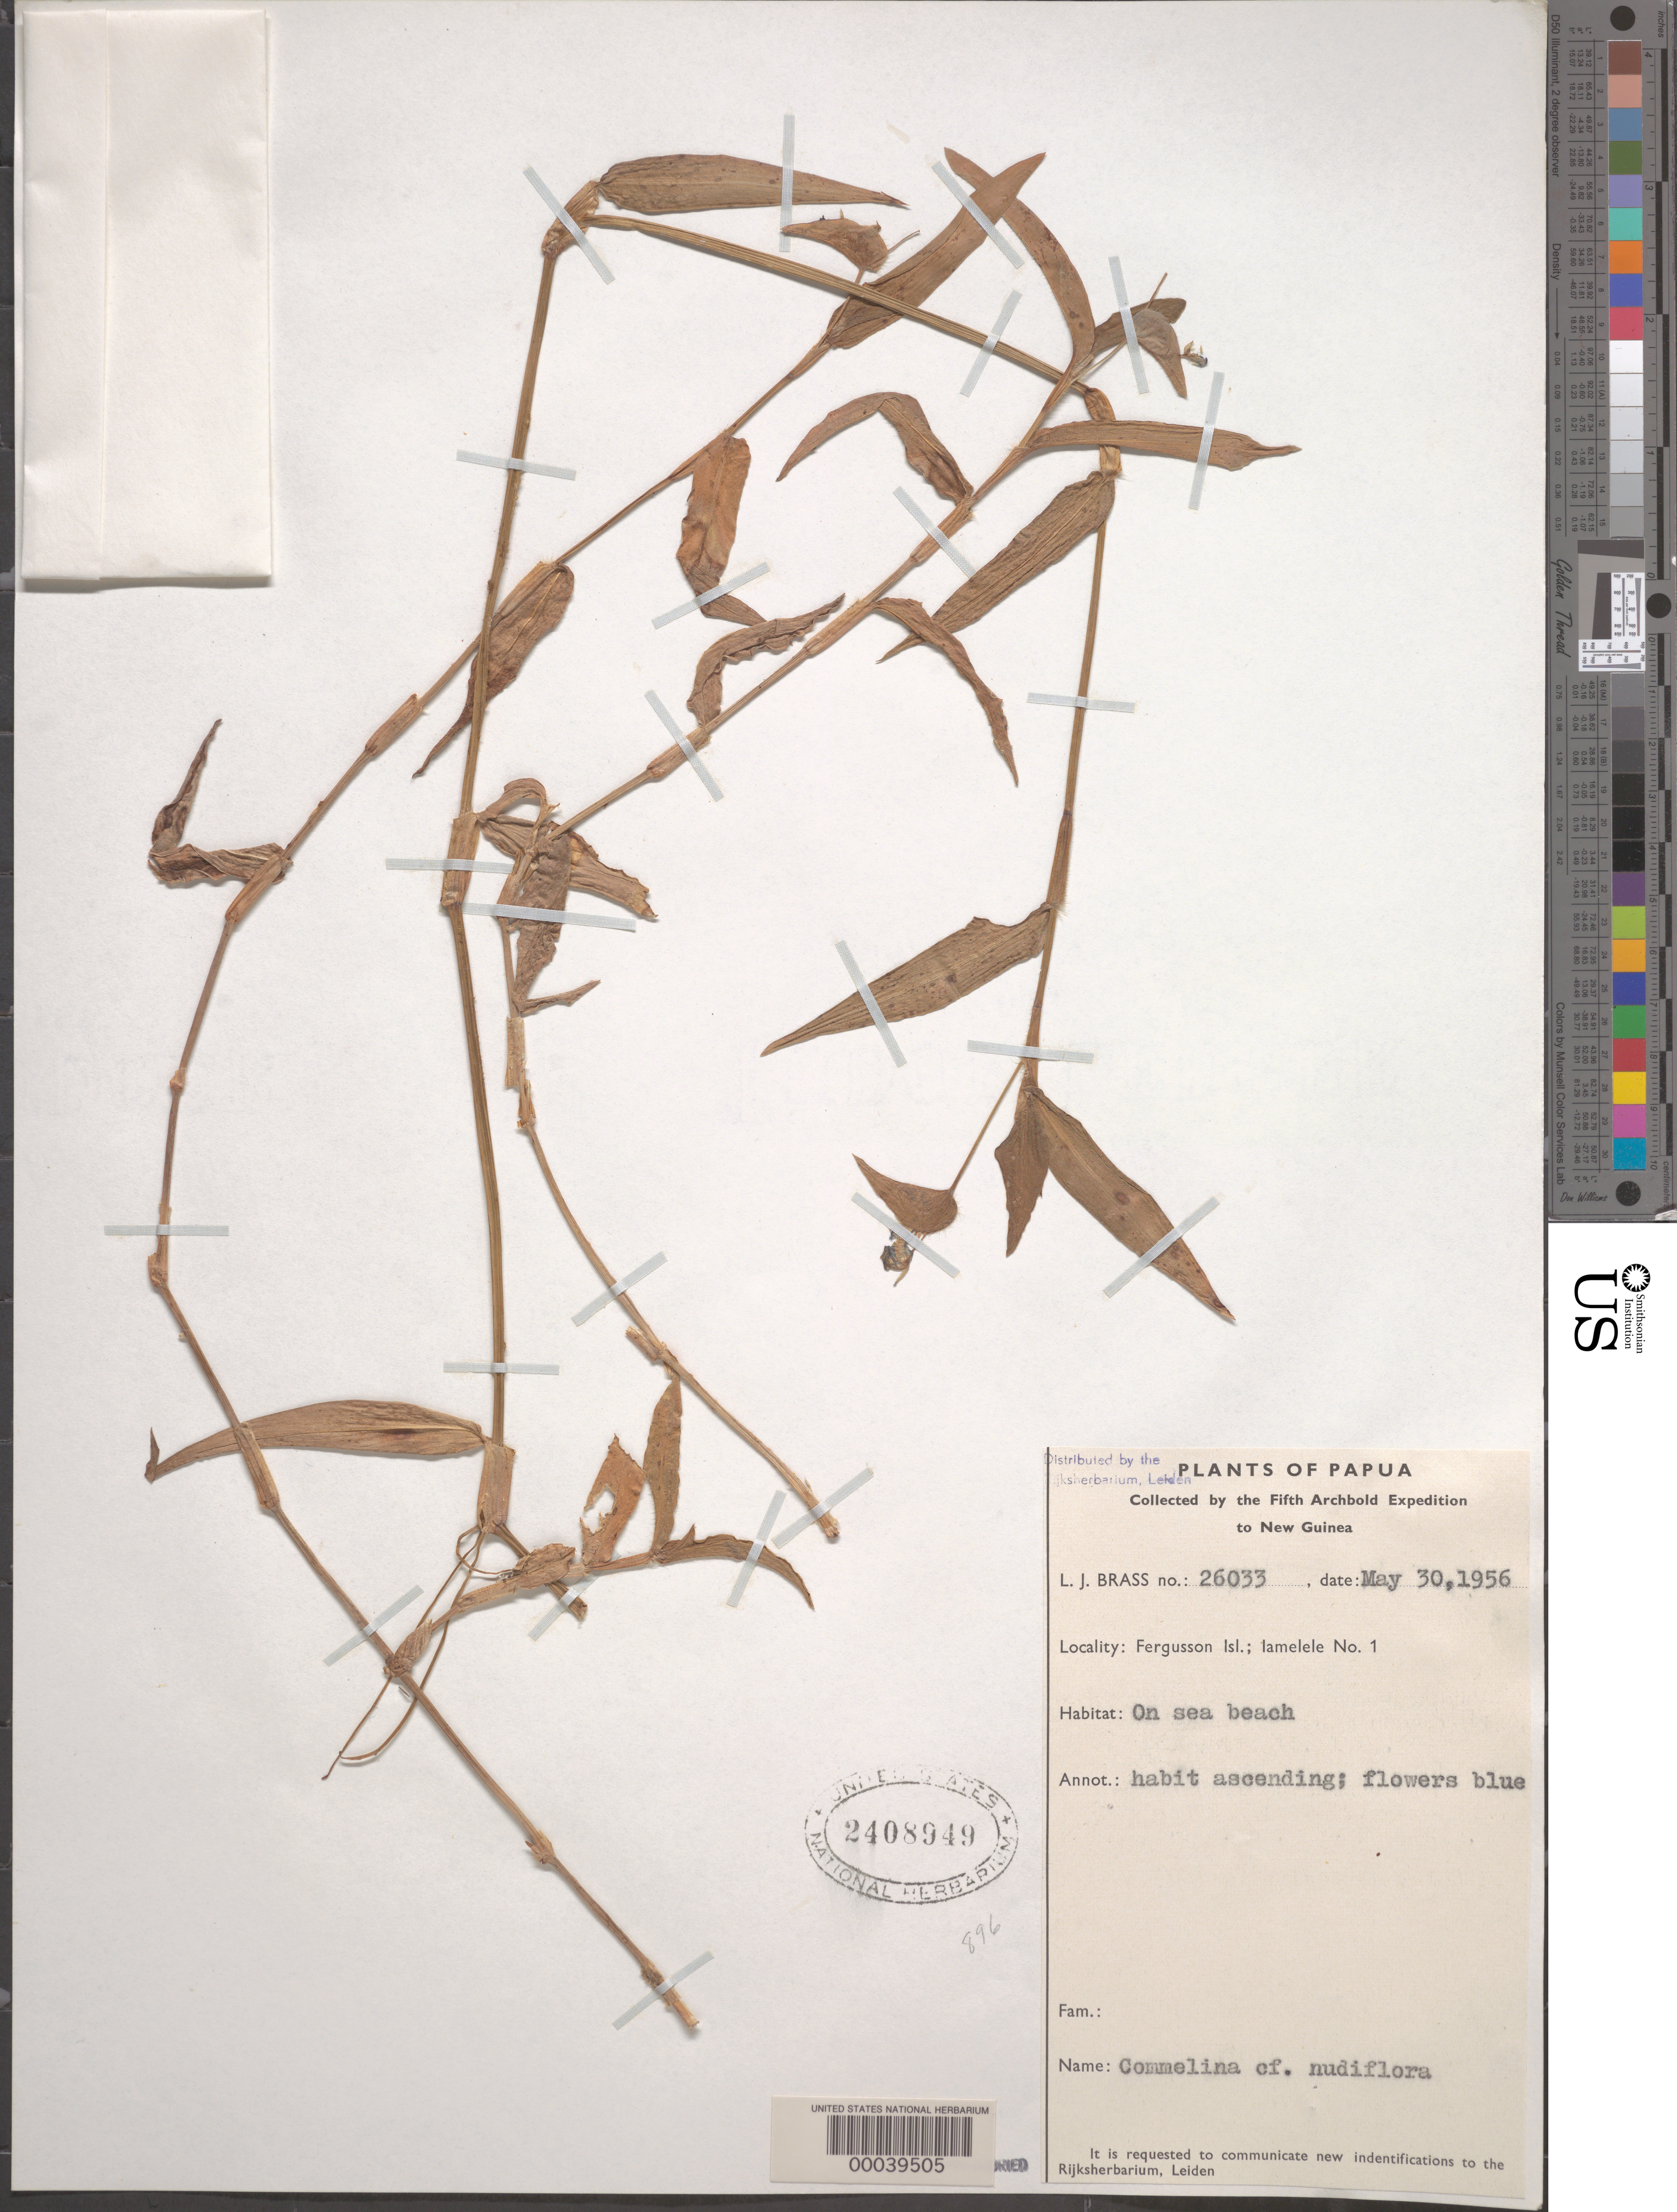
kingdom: Plantae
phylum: Tracheophyta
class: Liliopsida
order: Commelinales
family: Commelinaceae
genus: Commelina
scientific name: Commelina diffusa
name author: Burm. f.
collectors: L. J. Brass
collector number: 26033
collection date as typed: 30 May 1956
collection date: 1956-05-30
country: Papua New Guinea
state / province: Milne Bay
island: Fergusson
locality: Fergusson island; lamelele no. 1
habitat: Sandy soil; beach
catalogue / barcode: US 2408949